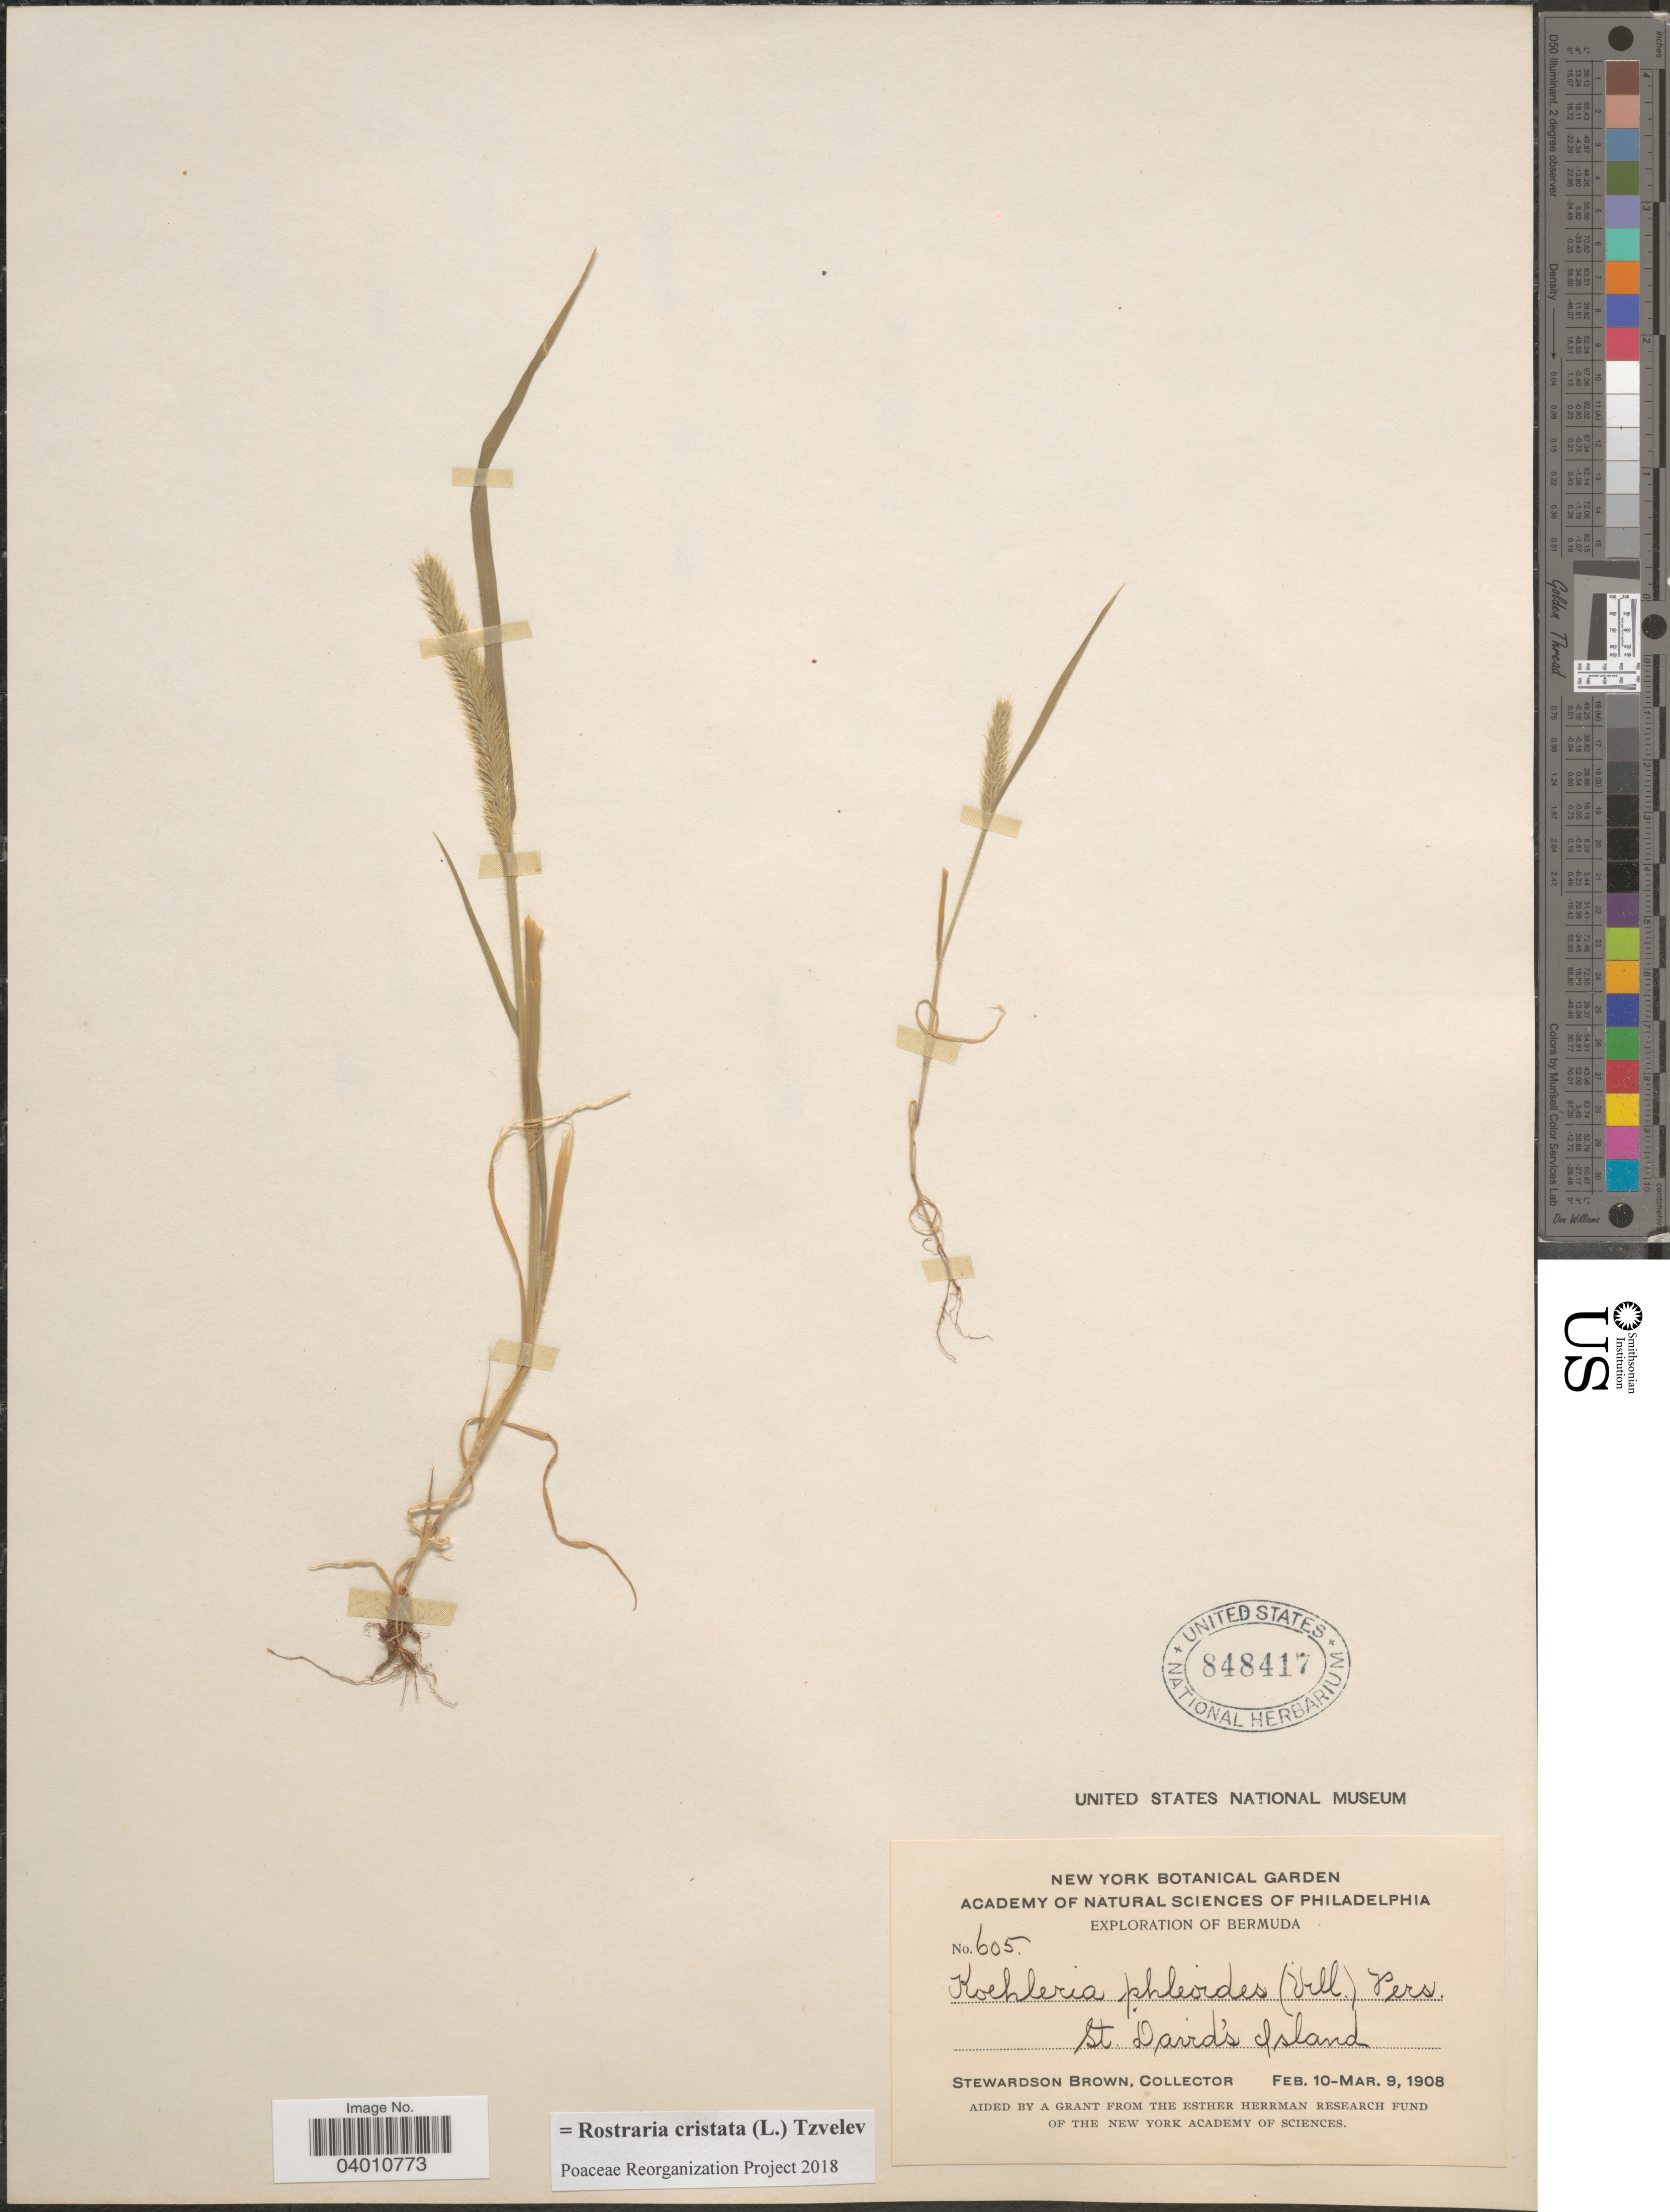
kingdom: Plantae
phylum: Tracheophyta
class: Liliopsida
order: Poales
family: Poaceae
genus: Rostraria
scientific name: Rostraria cristata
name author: (L.) Tzvelev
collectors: S. Brown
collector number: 605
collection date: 1908-02-10/1908-03-09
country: Bermuda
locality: St. David's Island.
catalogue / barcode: US 848417